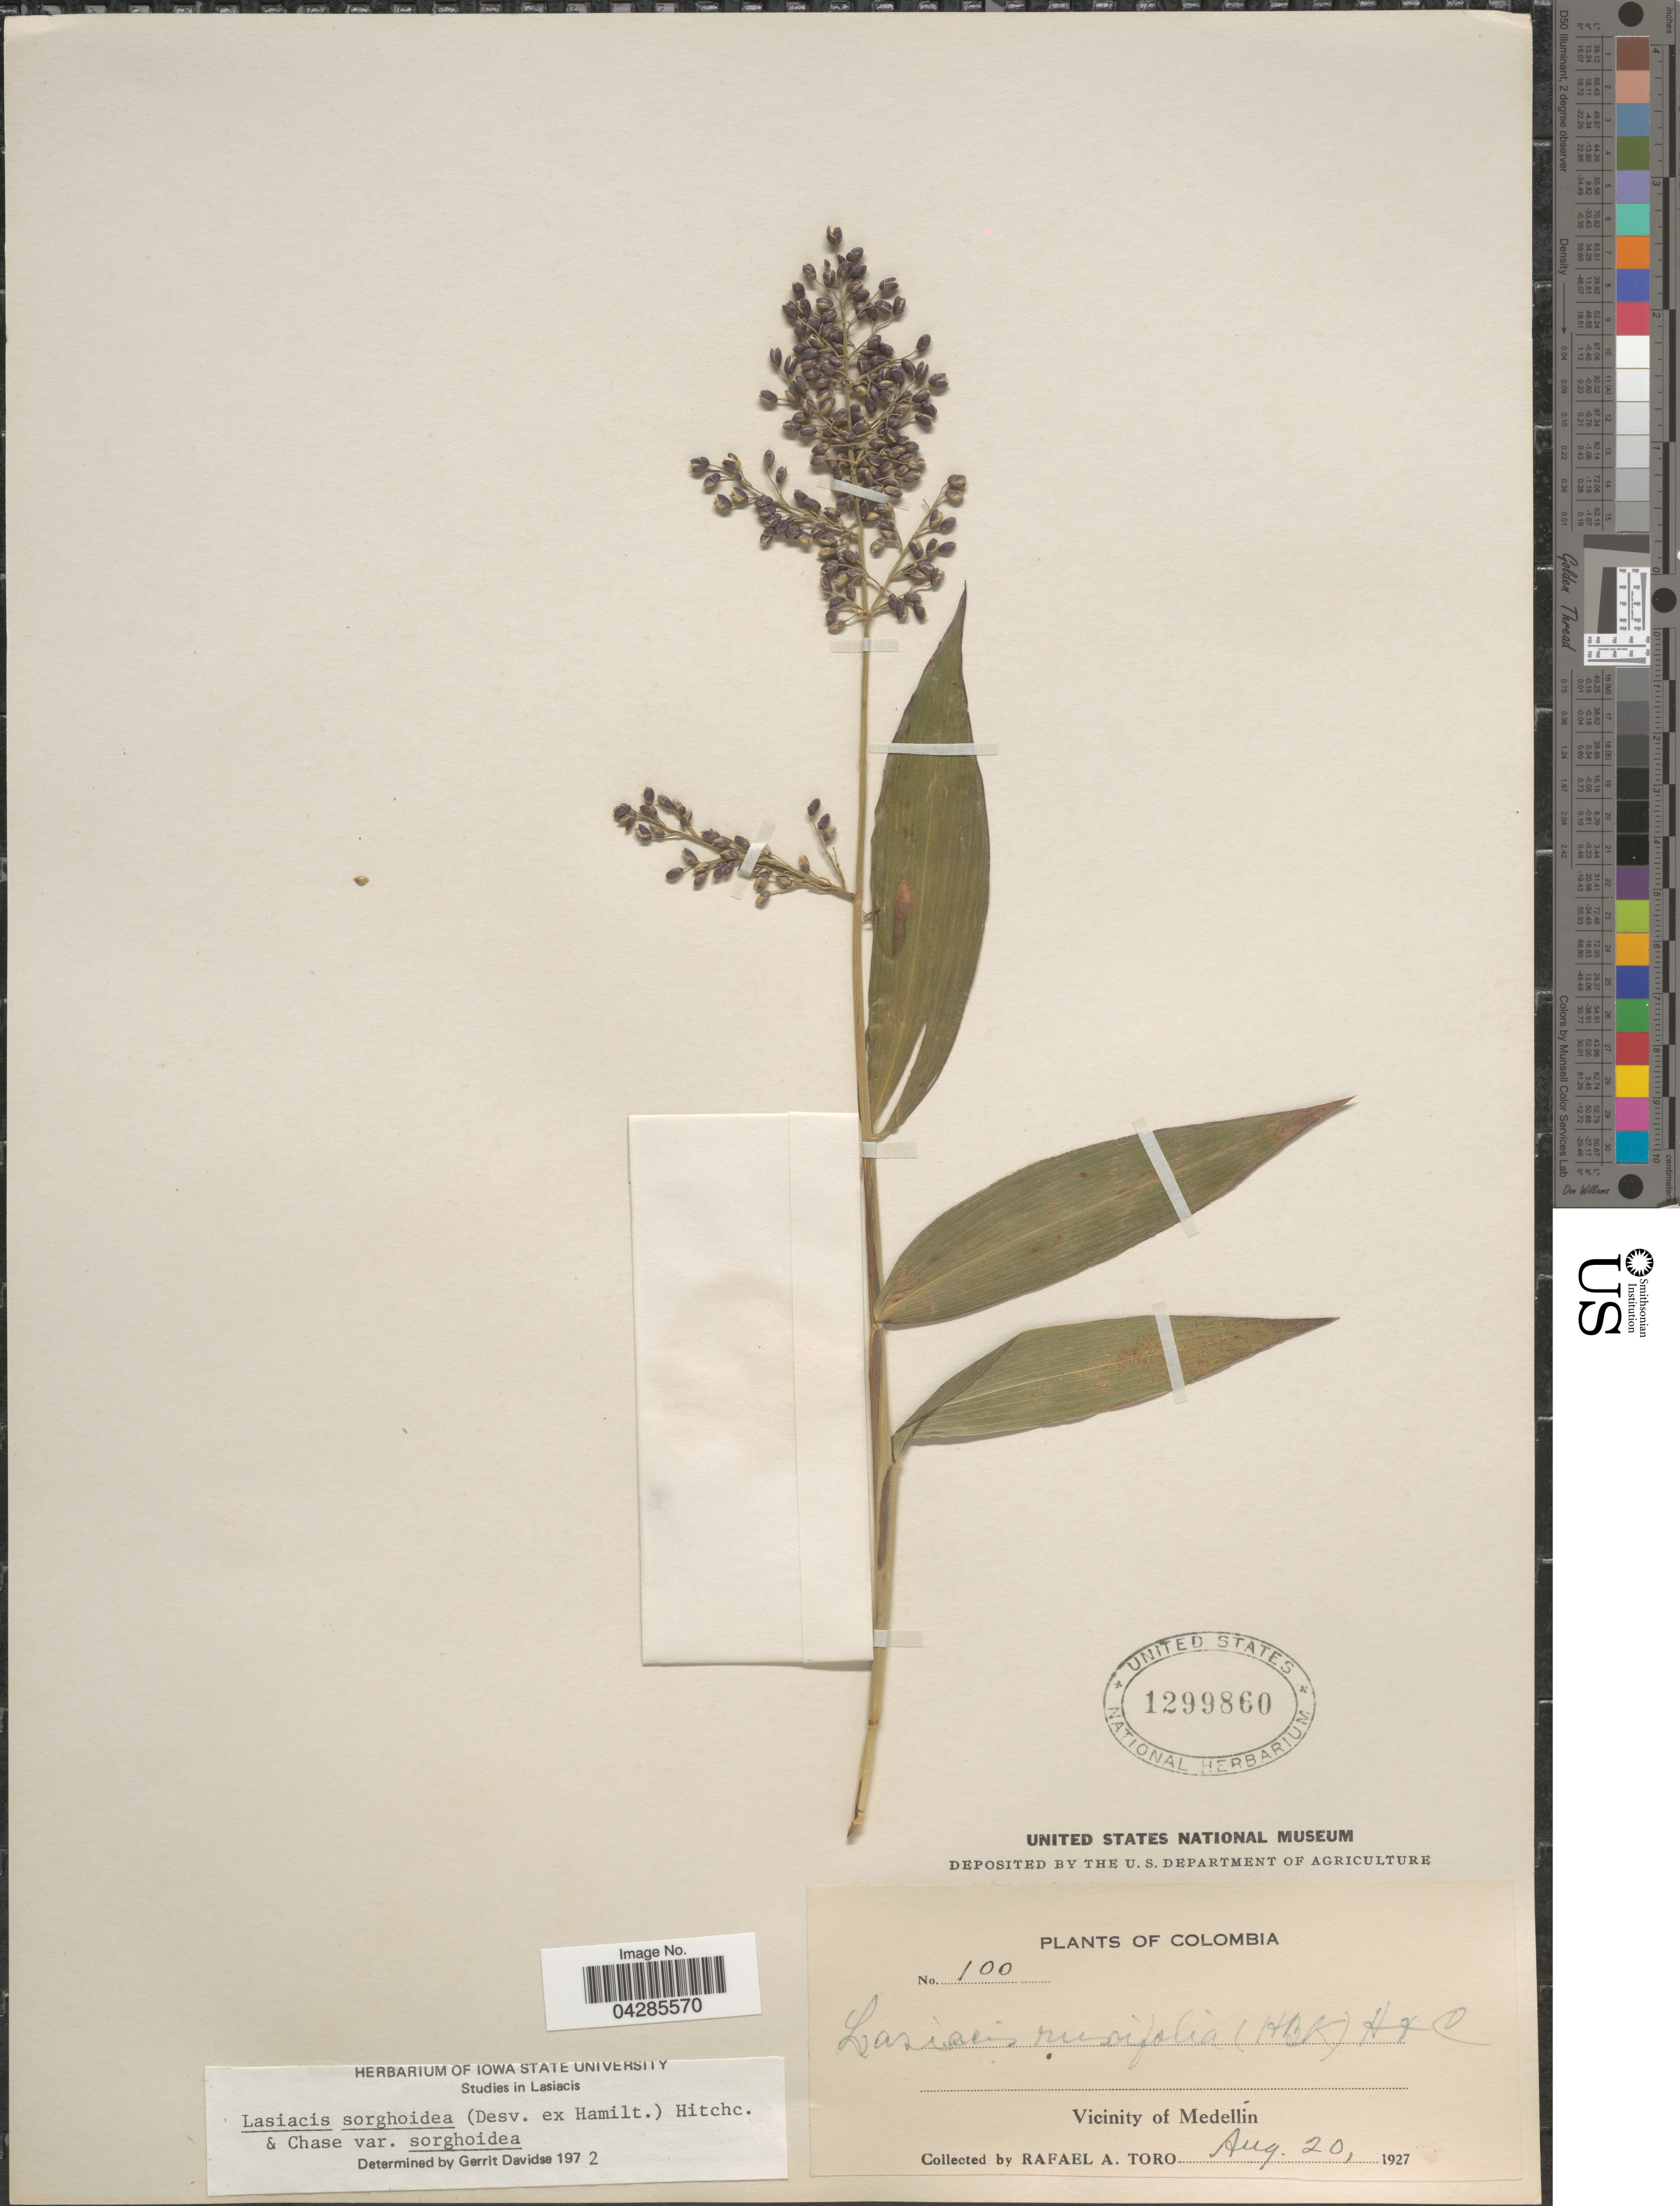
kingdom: Plantae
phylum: Tracheophyta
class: Liliopsida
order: Poales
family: Poaceae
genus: Lasiacis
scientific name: Lasiacis sorghoidea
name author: (Desv. ex Ham.) Hitchc. & Chase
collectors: R. A. Toro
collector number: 100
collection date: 1927-08-20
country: Colombia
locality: Vicinity of Medellín.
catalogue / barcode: US 1299860